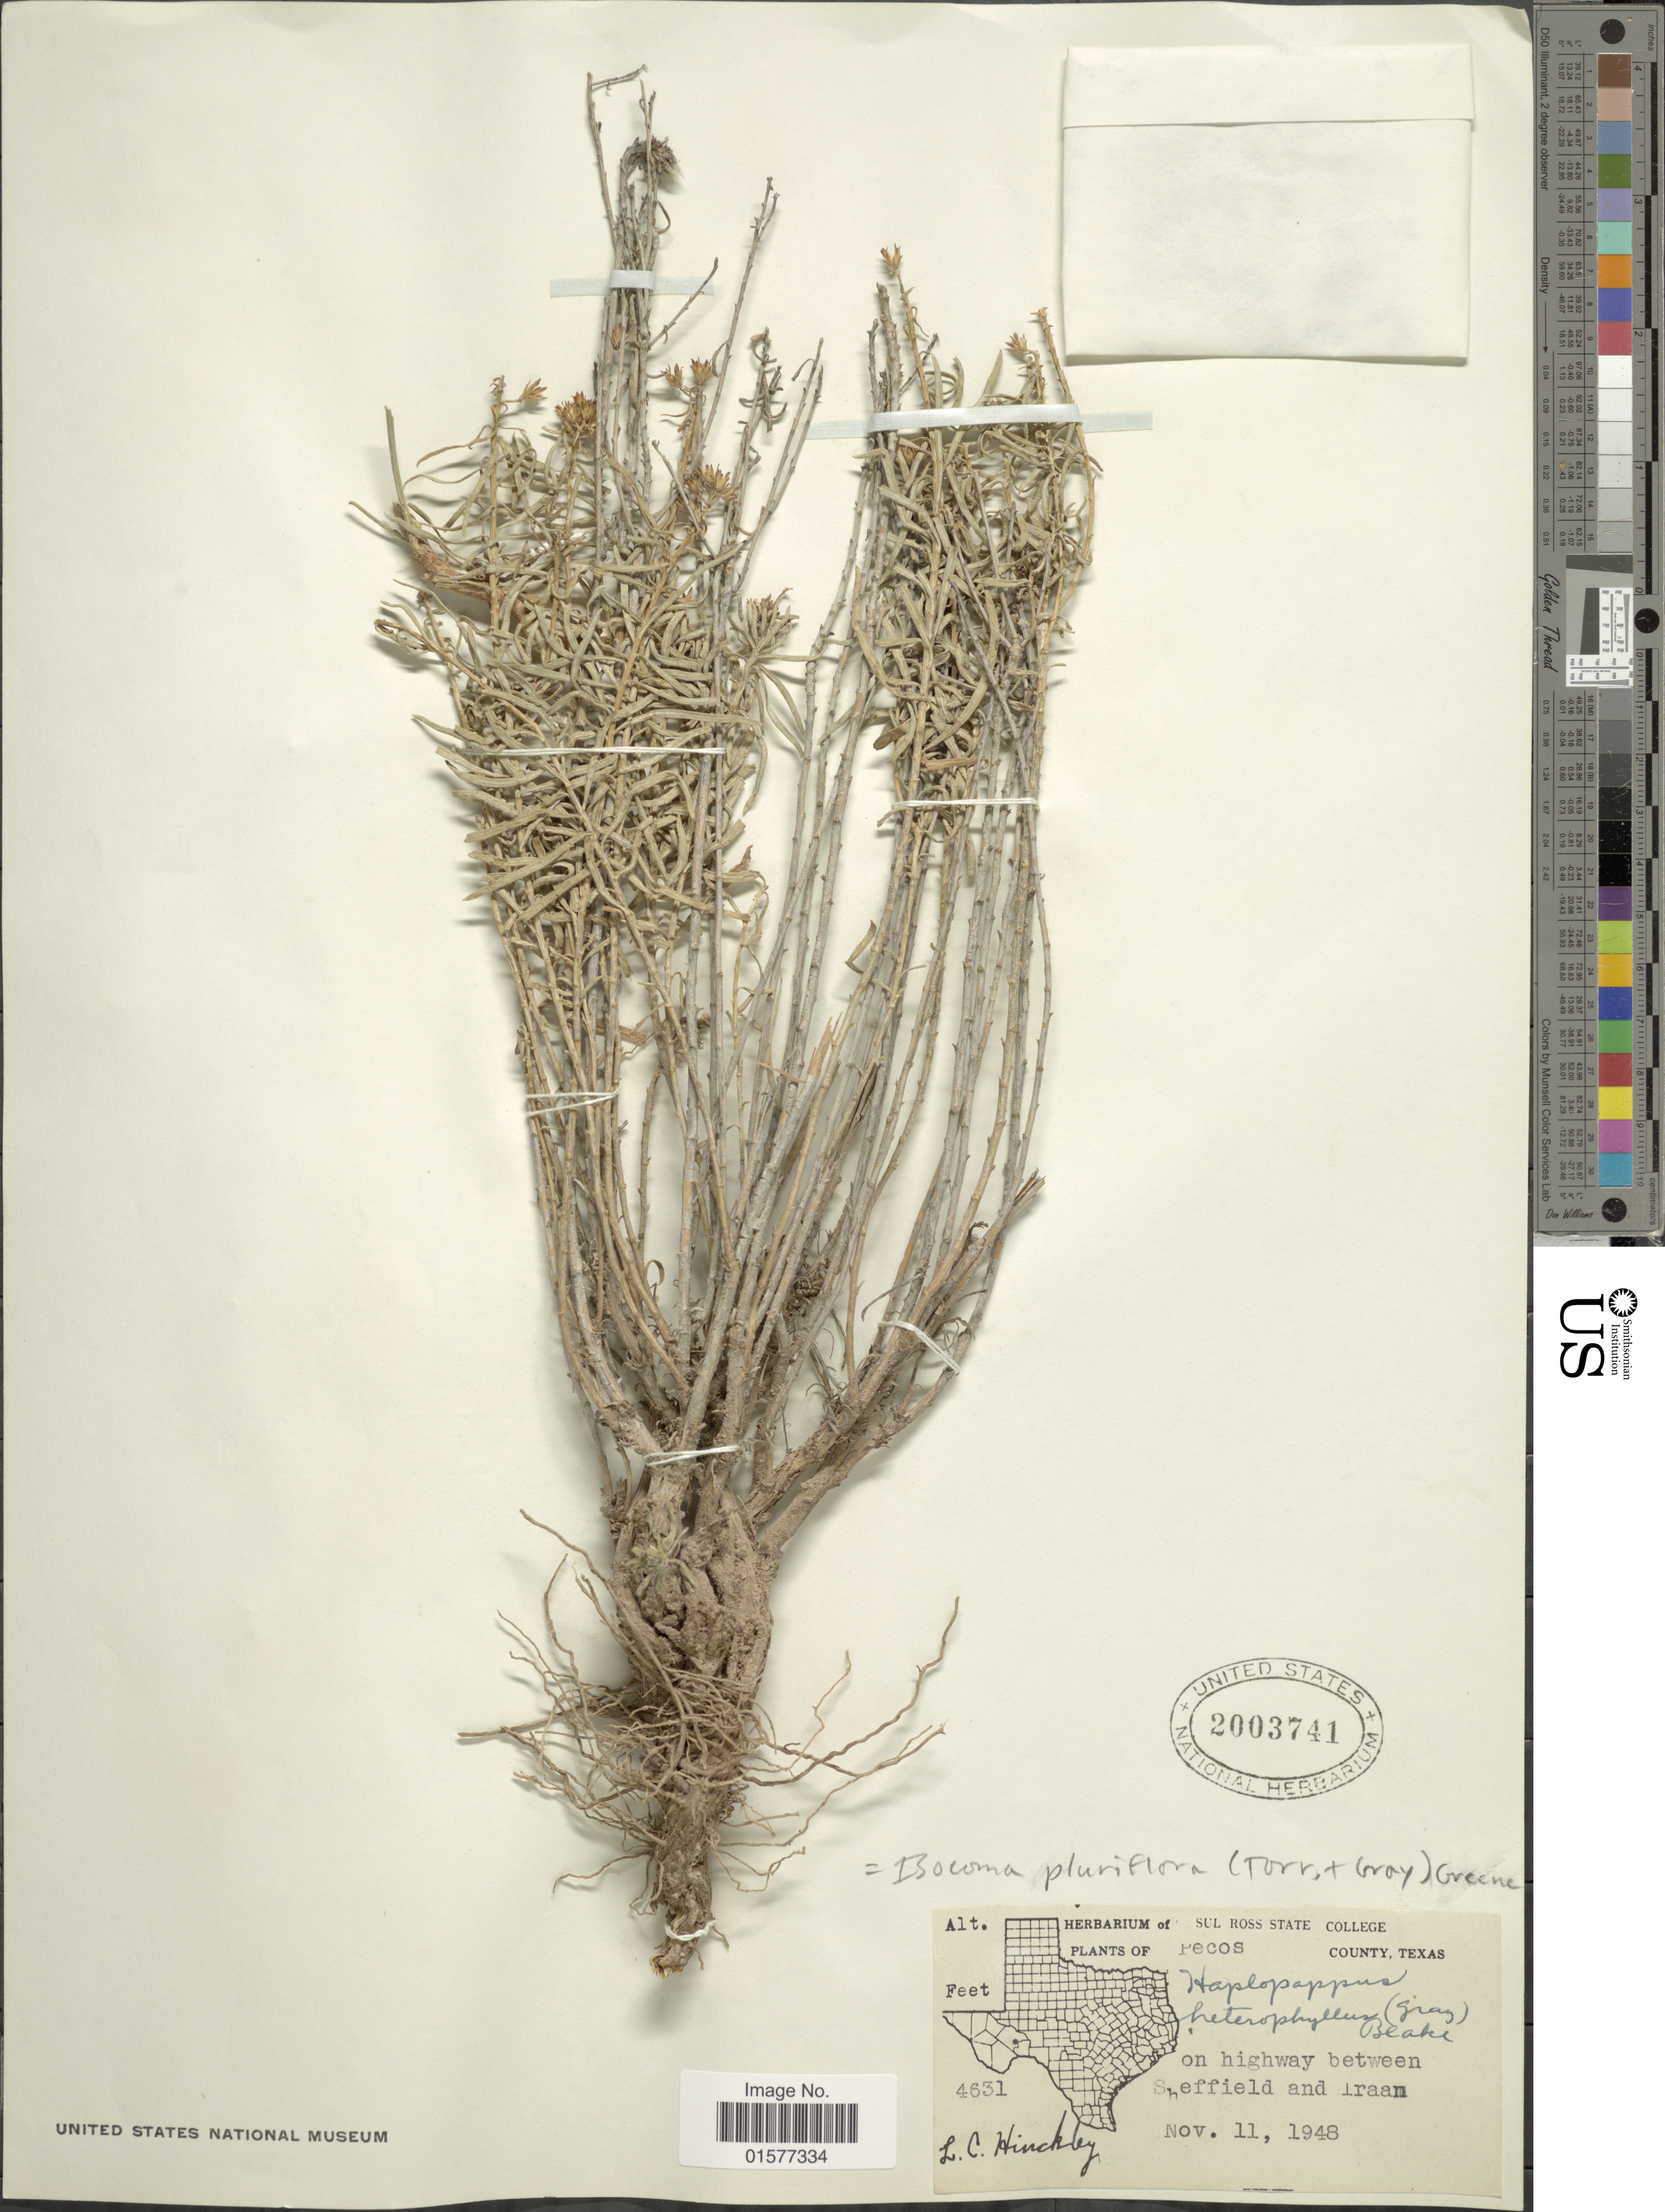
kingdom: Plantae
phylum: Tracheophyta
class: Magnoliopsida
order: Asterales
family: Asteraceae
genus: Isocoma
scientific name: Isocoma pluriflora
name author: (Torr. & A. Gray) Greene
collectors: L. Hinckley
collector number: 4631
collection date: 1948-11-11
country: United States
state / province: Texas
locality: Pecos County, Texas, on highway between Sheffield and Traan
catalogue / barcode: US 2003741